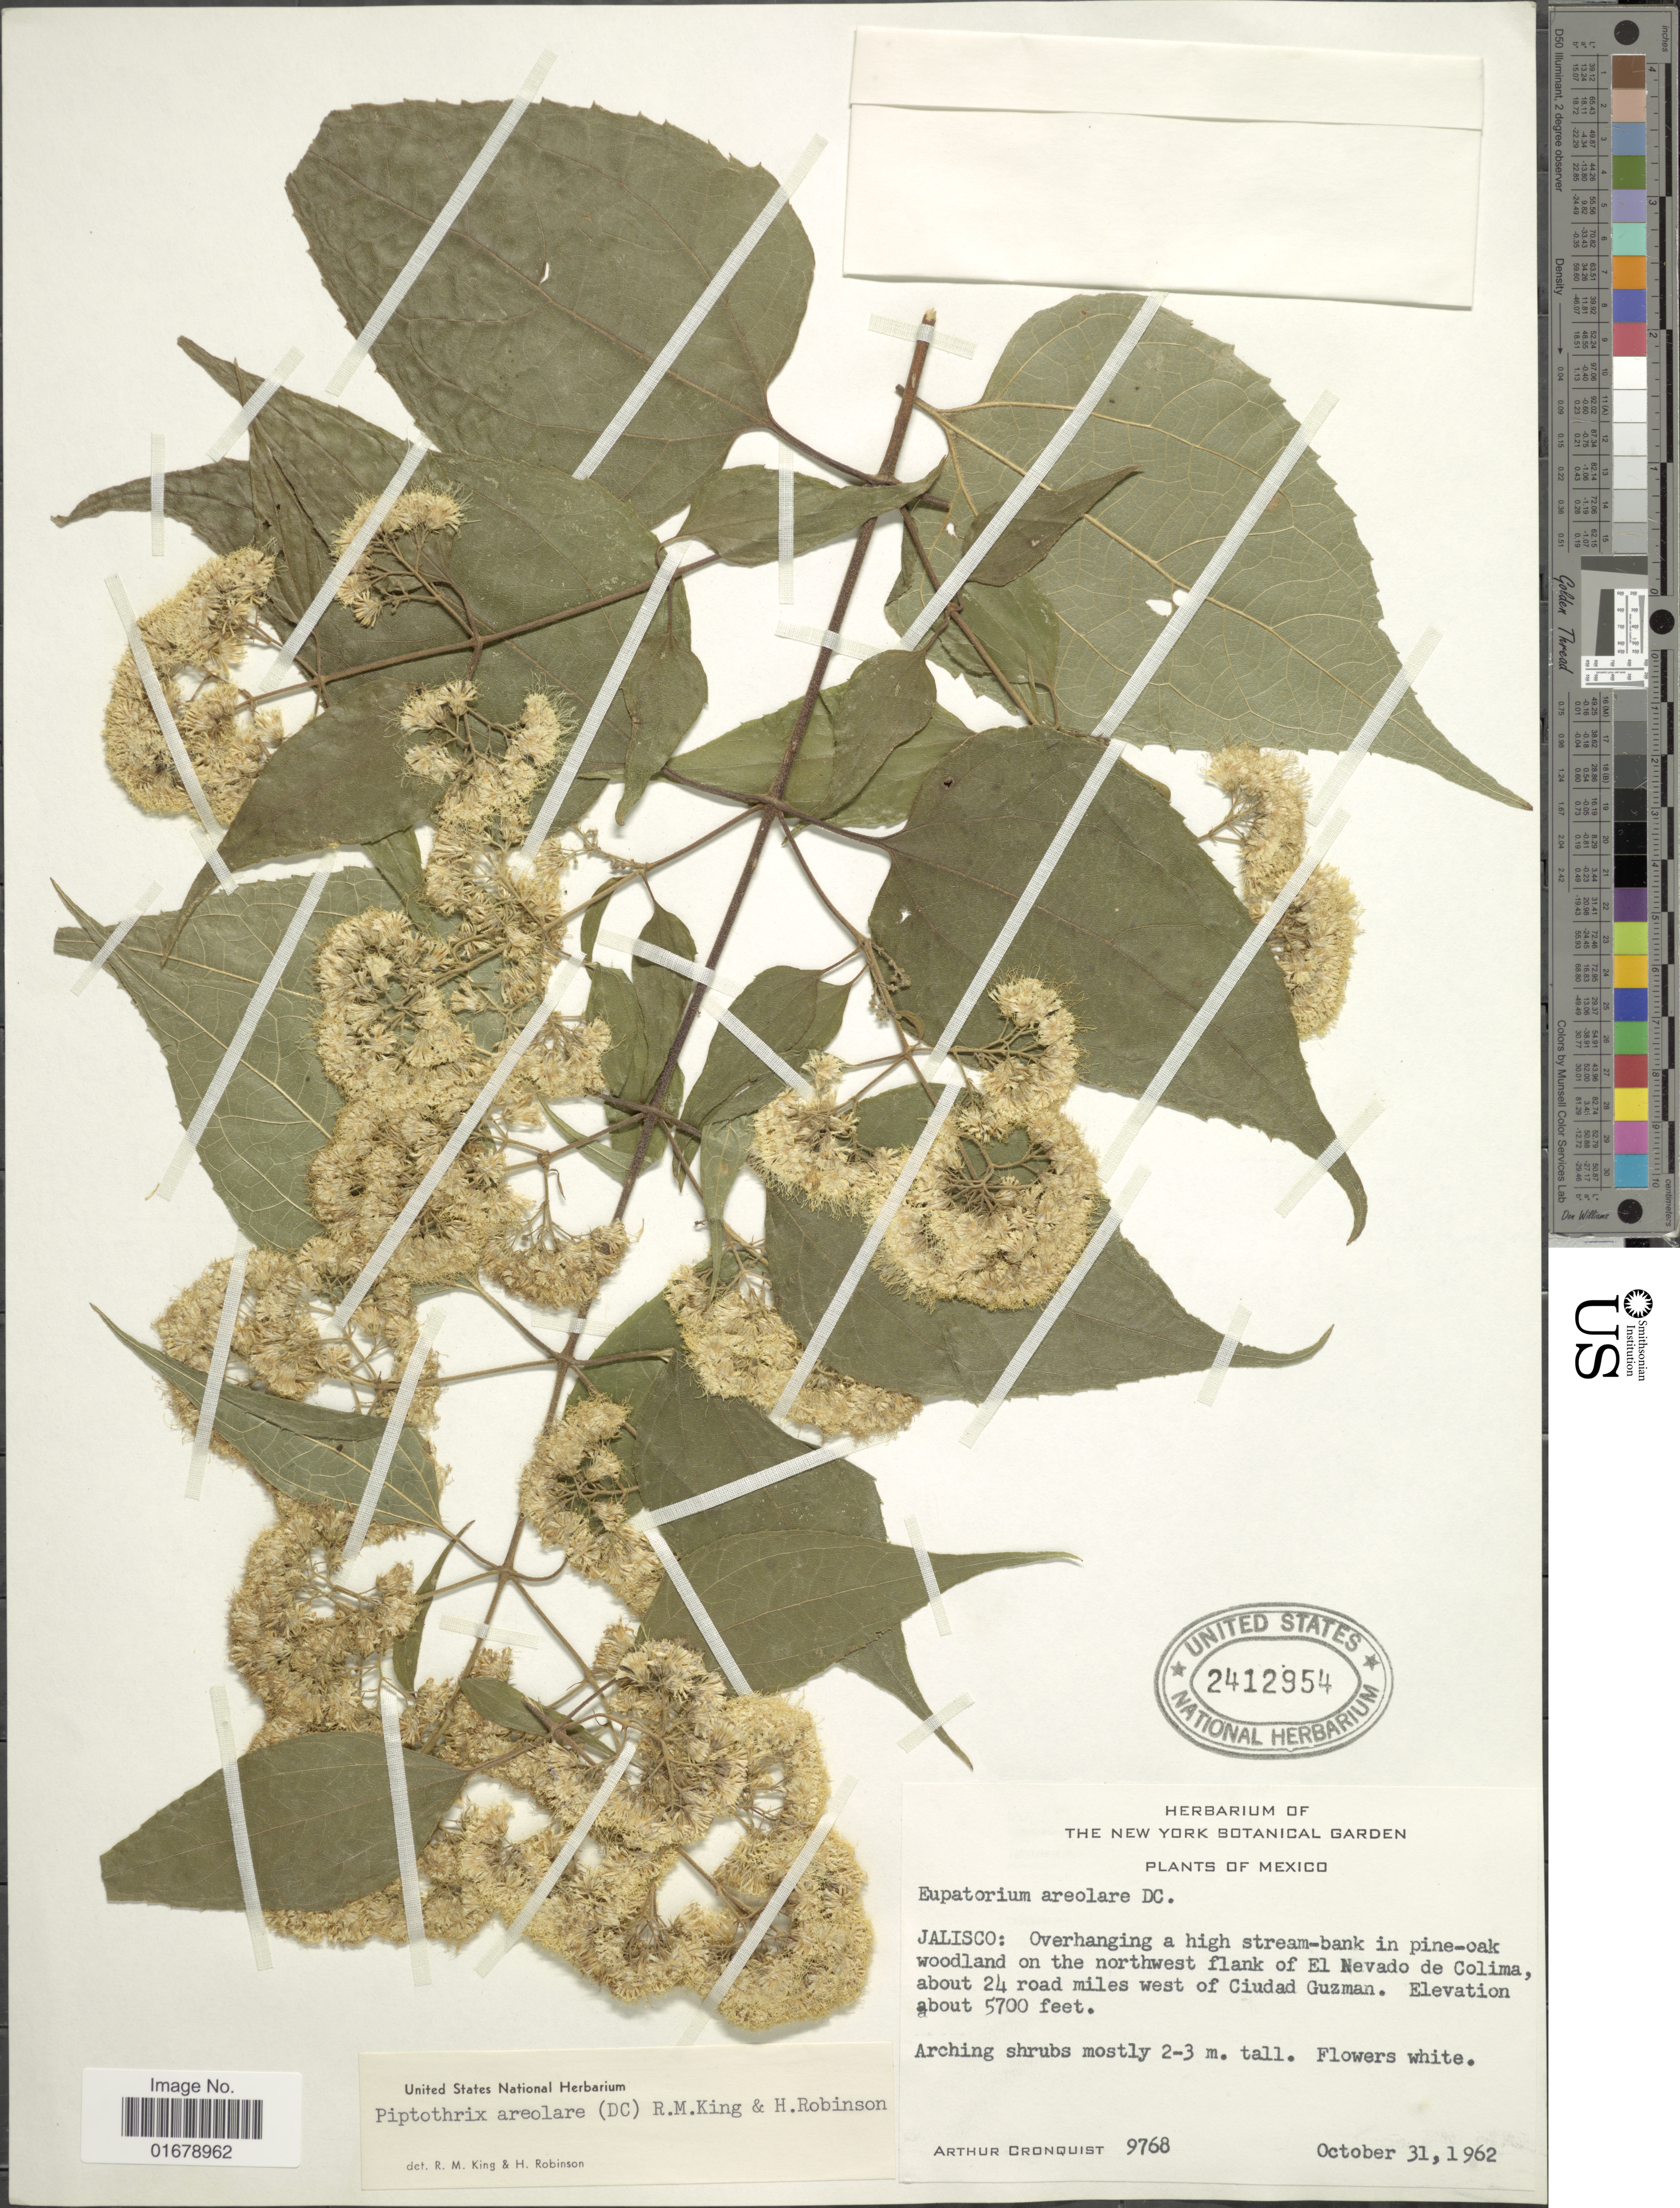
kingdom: Plantae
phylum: Tracheophyta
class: Magnoliopsida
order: Asterales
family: Asteraceae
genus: Piptothrix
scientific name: Piptothrix areolaris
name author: (DC.) R.M. King & H. Rob.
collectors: A. J. Cronquist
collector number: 9768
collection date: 1962-10-31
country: Mexico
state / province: Jalisco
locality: Mexico. Jalisco: Overhanging a high stream-bank in pine-oak woodland on the northwest flank of El Nevado de Colima about 24 road miles west of Ciudad Guzman.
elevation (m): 1737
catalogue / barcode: US 2412954